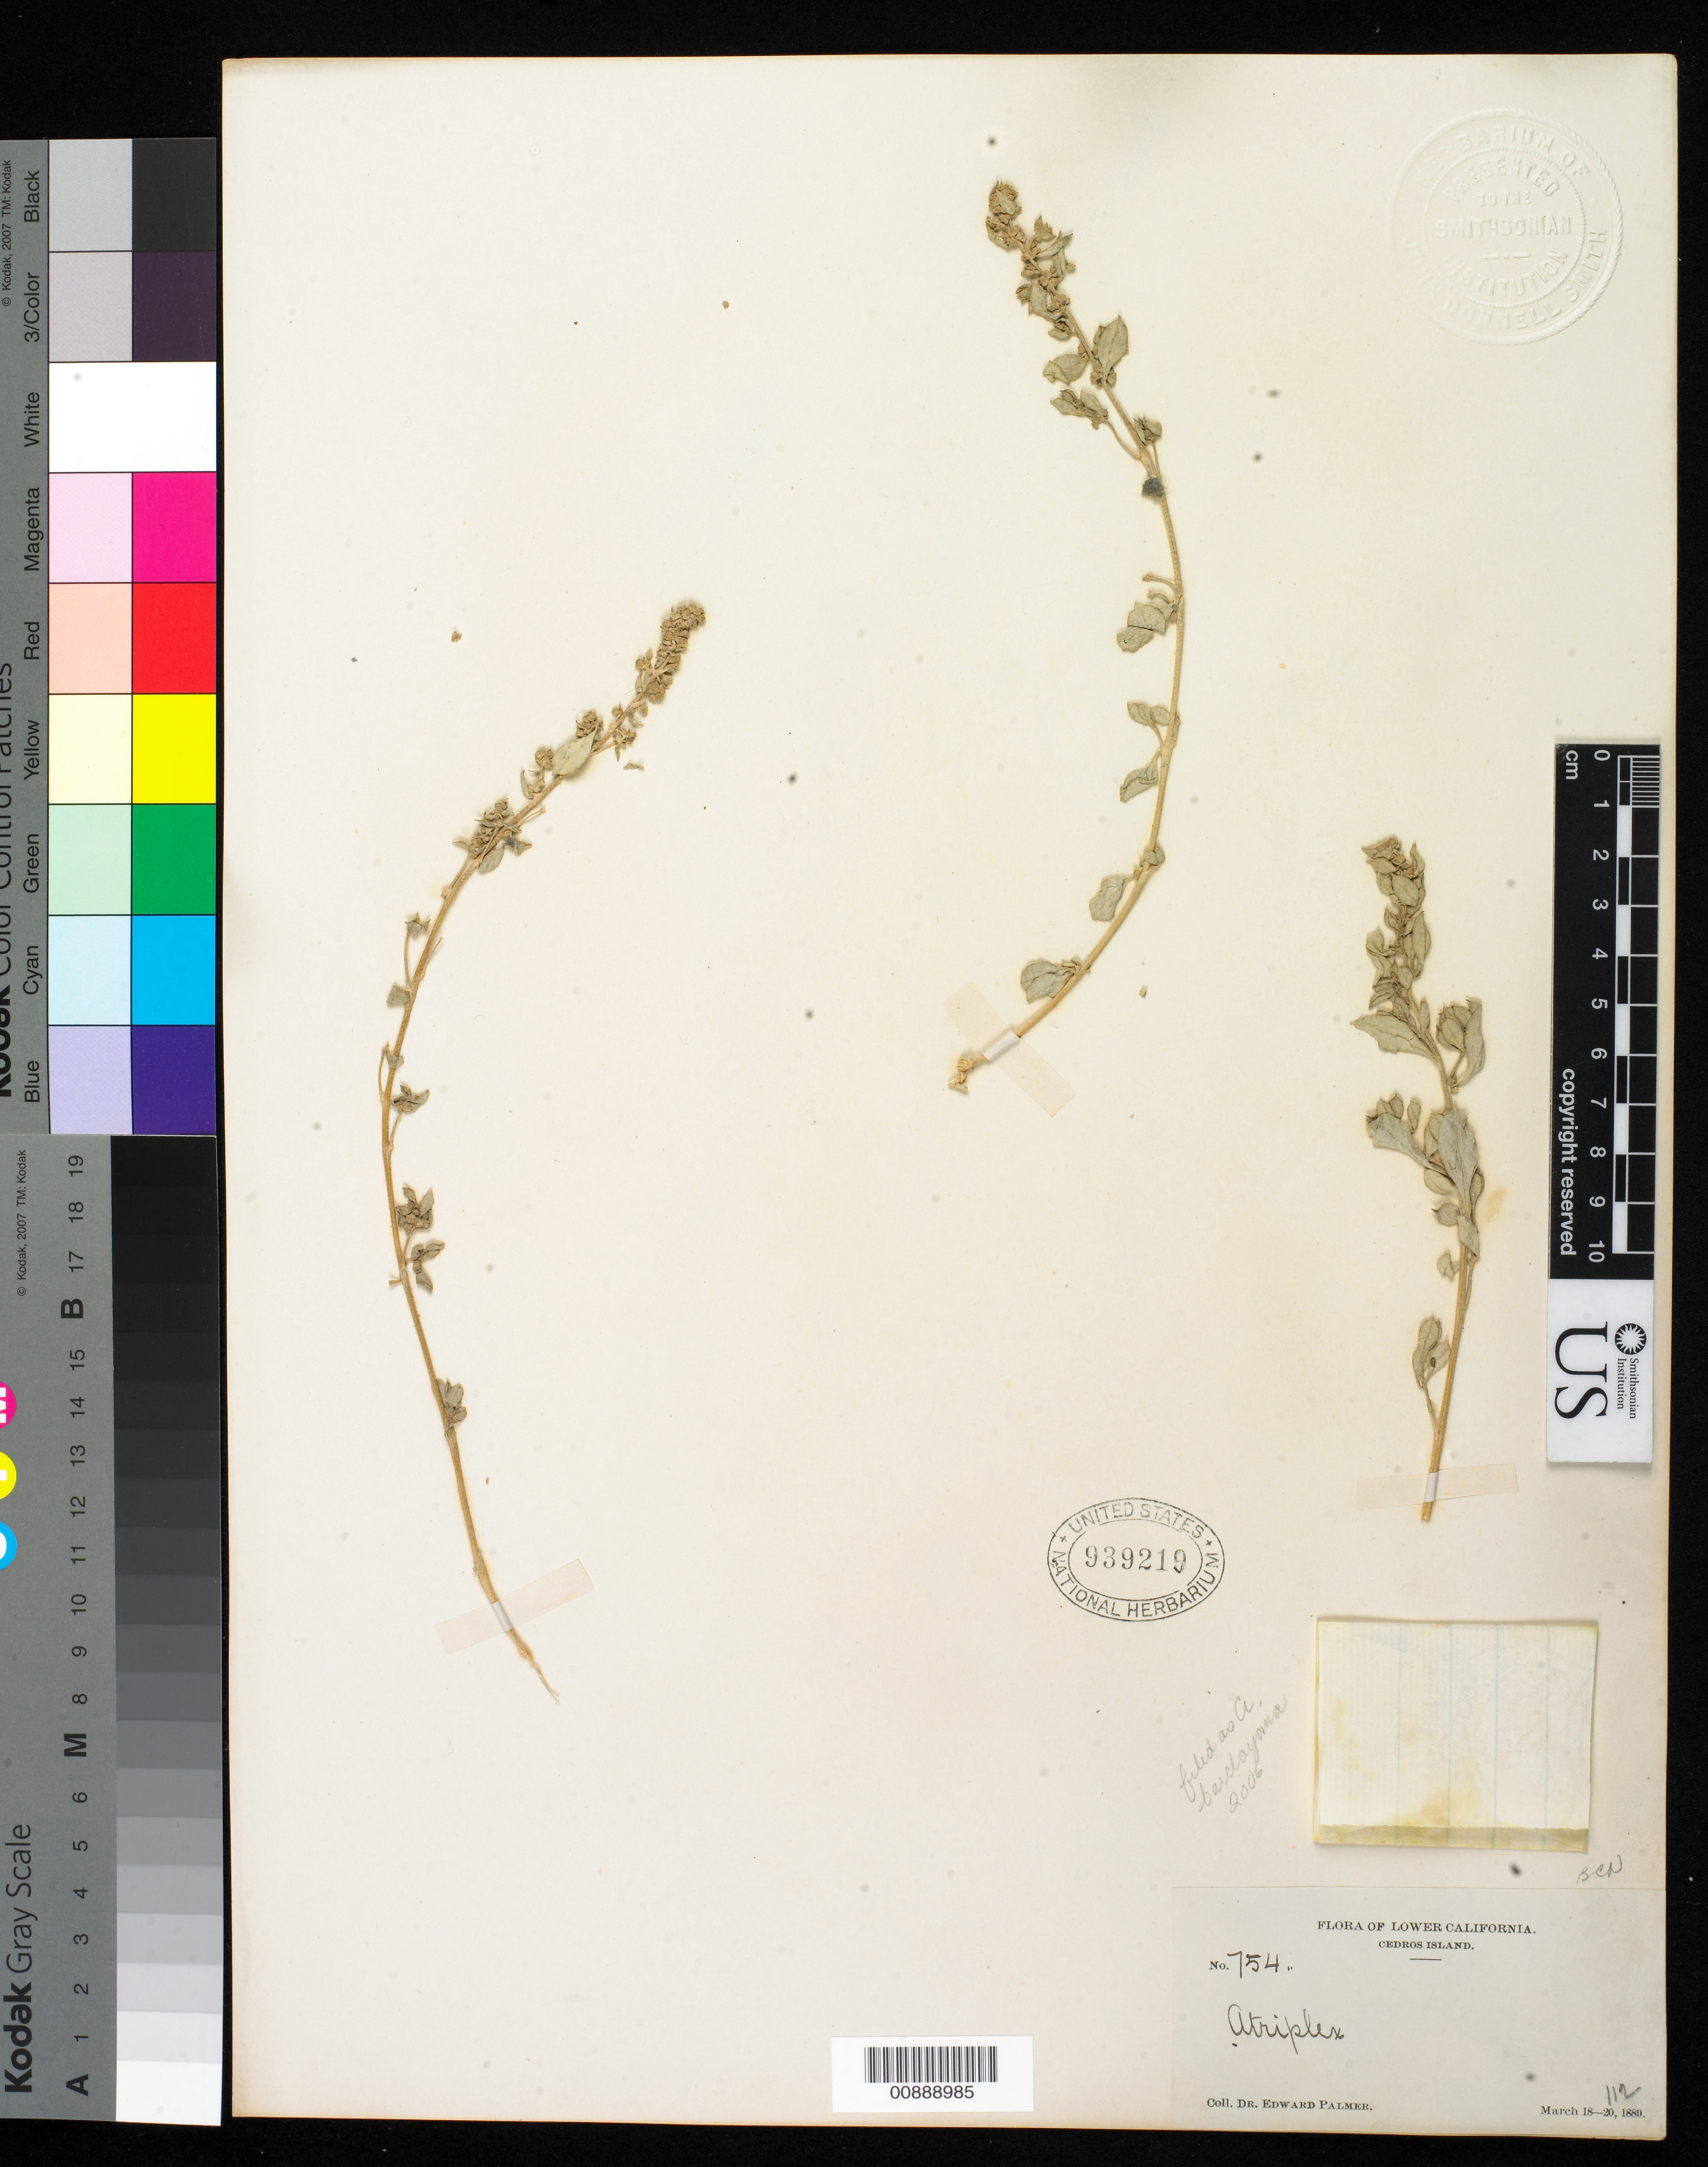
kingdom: Plantae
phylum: Tracheophyta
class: Magnoliopsida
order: Caryophyllales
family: Amaranthaceae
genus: Atriplex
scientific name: Atriplex barclayana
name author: (Benth.) D. Dietr.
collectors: E. Palmer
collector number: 754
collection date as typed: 18 Mar 1889 to 20 Mar 1889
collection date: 1889-03-18/1889-03-20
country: Mexico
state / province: Baja California Norte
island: Cedros I.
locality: Cedros Island, Baja California.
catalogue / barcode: US 939219